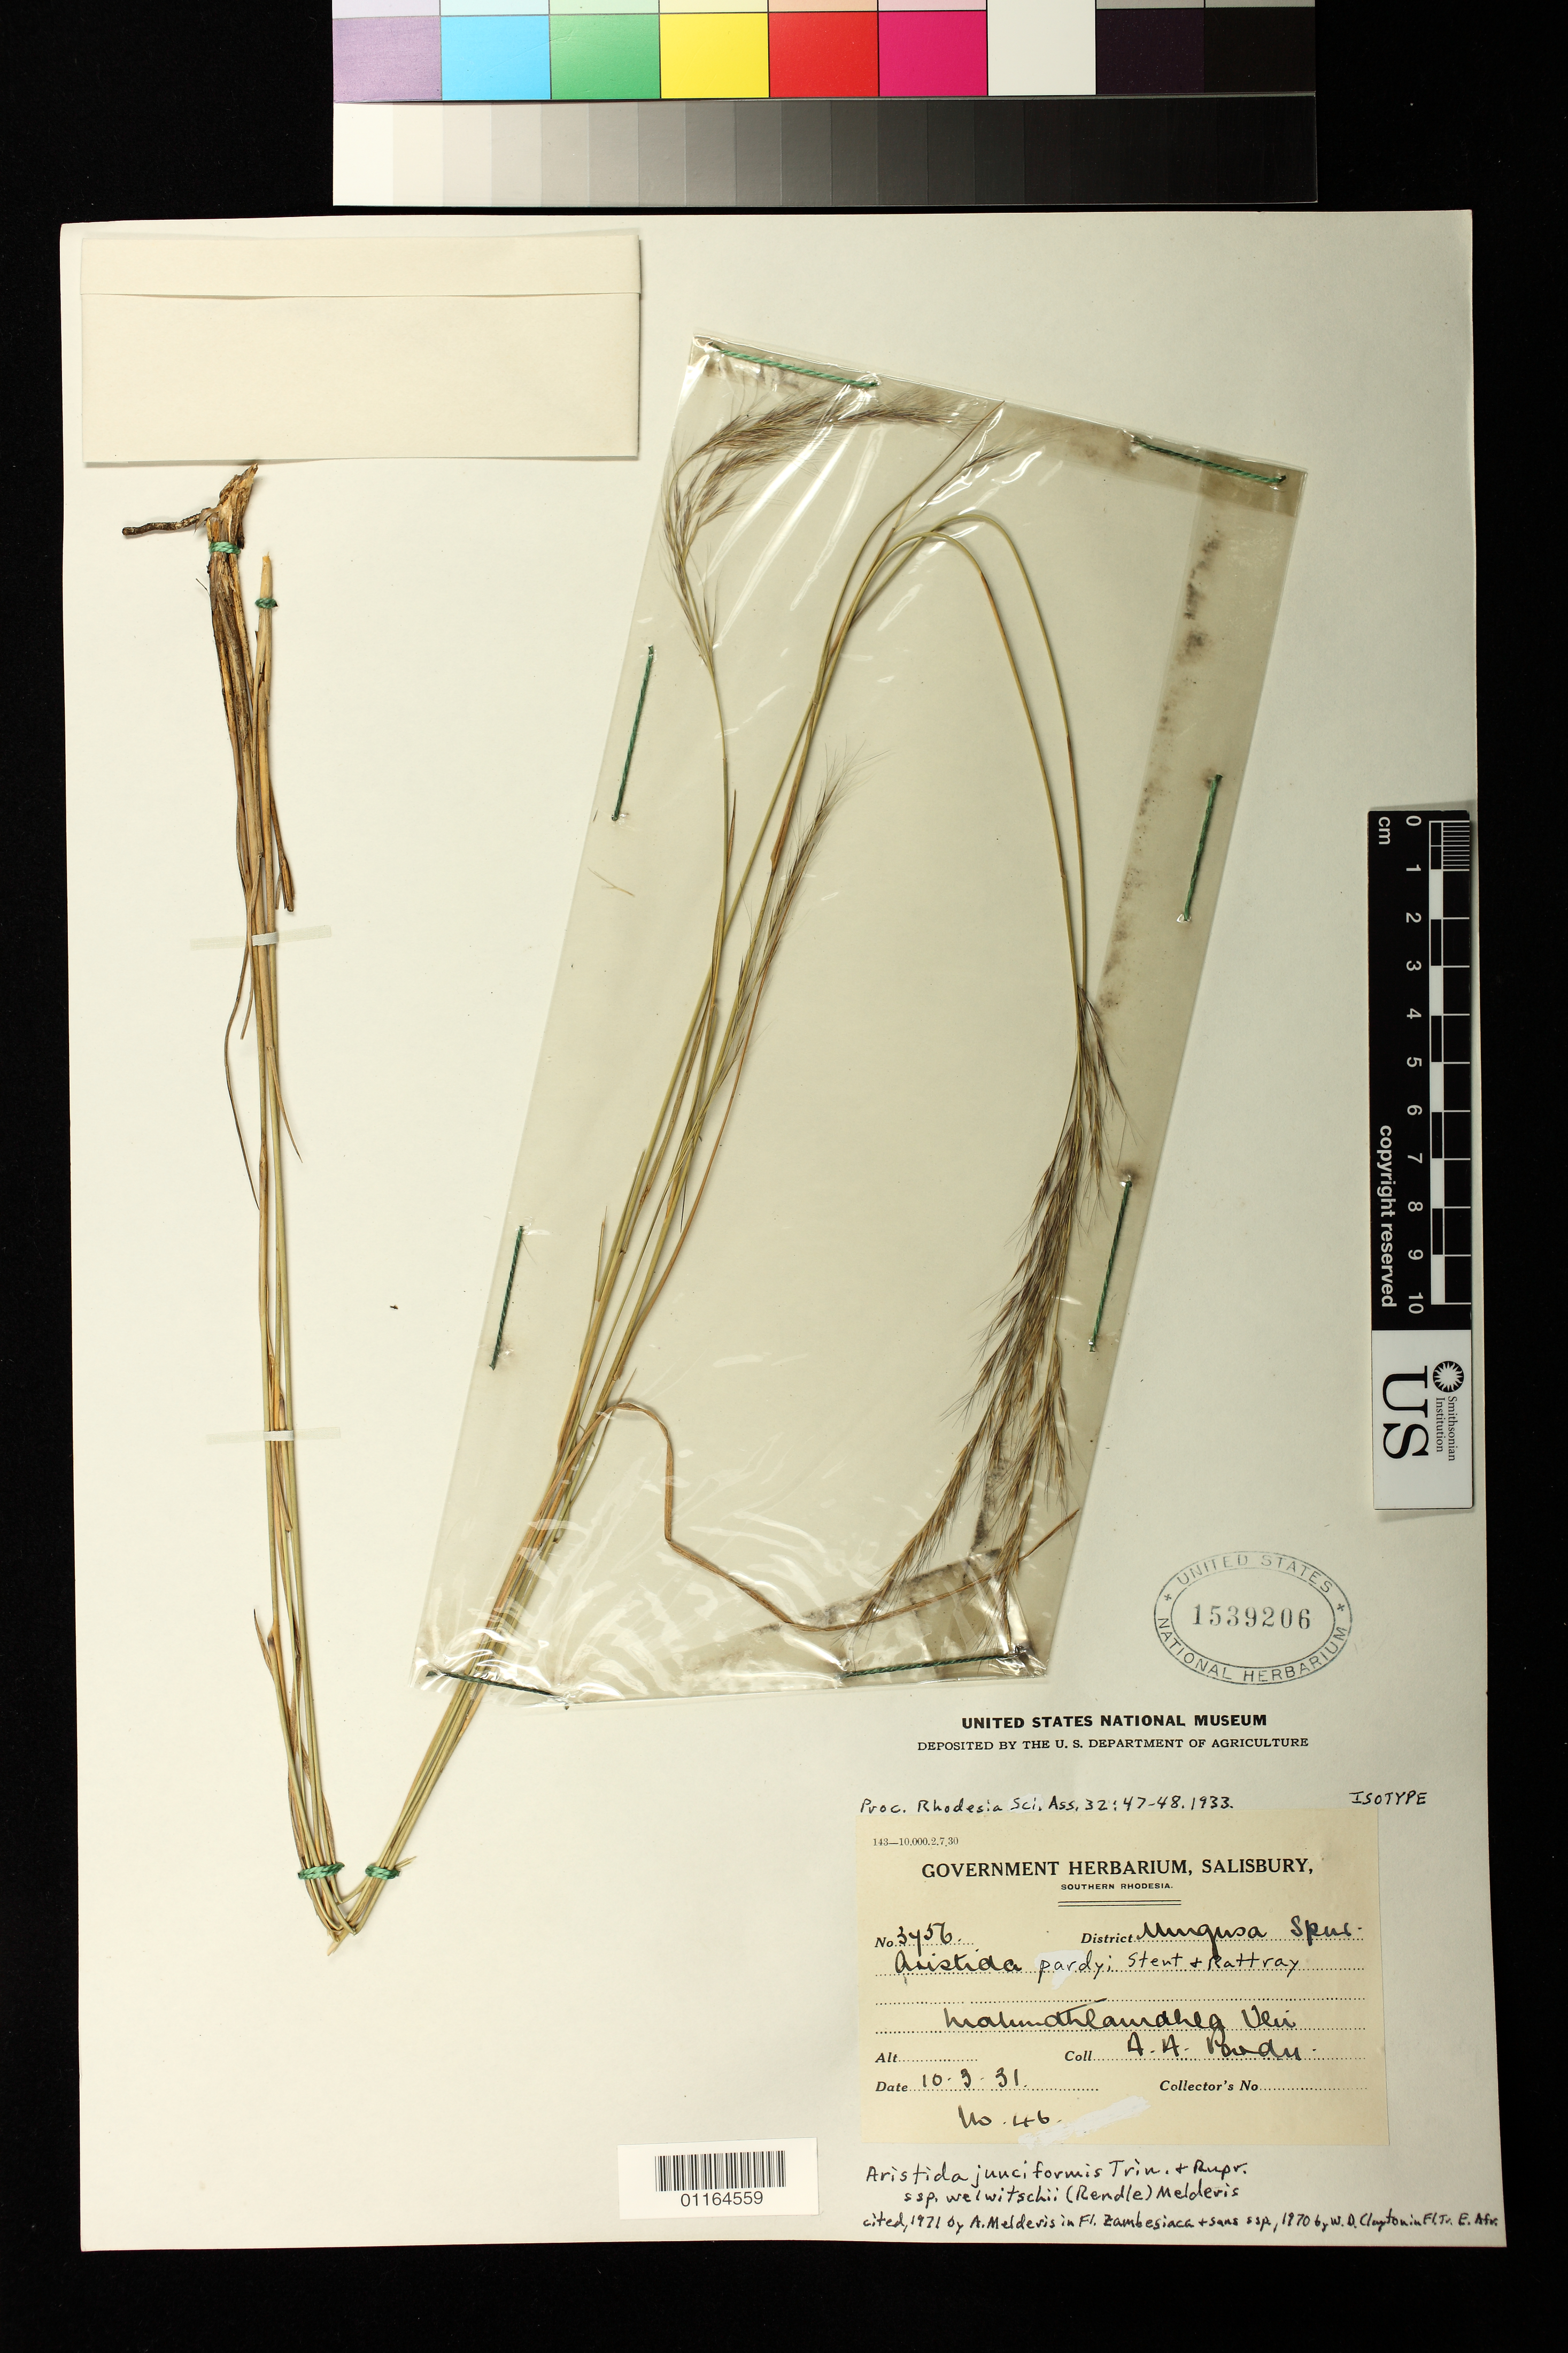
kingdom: Plantae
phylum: Tracheophyta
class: Liliopsida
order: Poales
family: Poaceae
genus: Aristida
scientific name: Aristida pardyi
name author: Stent & Rattray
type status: Isotype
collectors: A. Pardy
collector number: S.R.G.H. 3756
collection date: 1831-03-10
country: Zimbabwe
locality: Nyamandhlovu, Ungusa Spur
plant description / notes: ex herb. Salisbury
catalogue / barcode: US 1539206